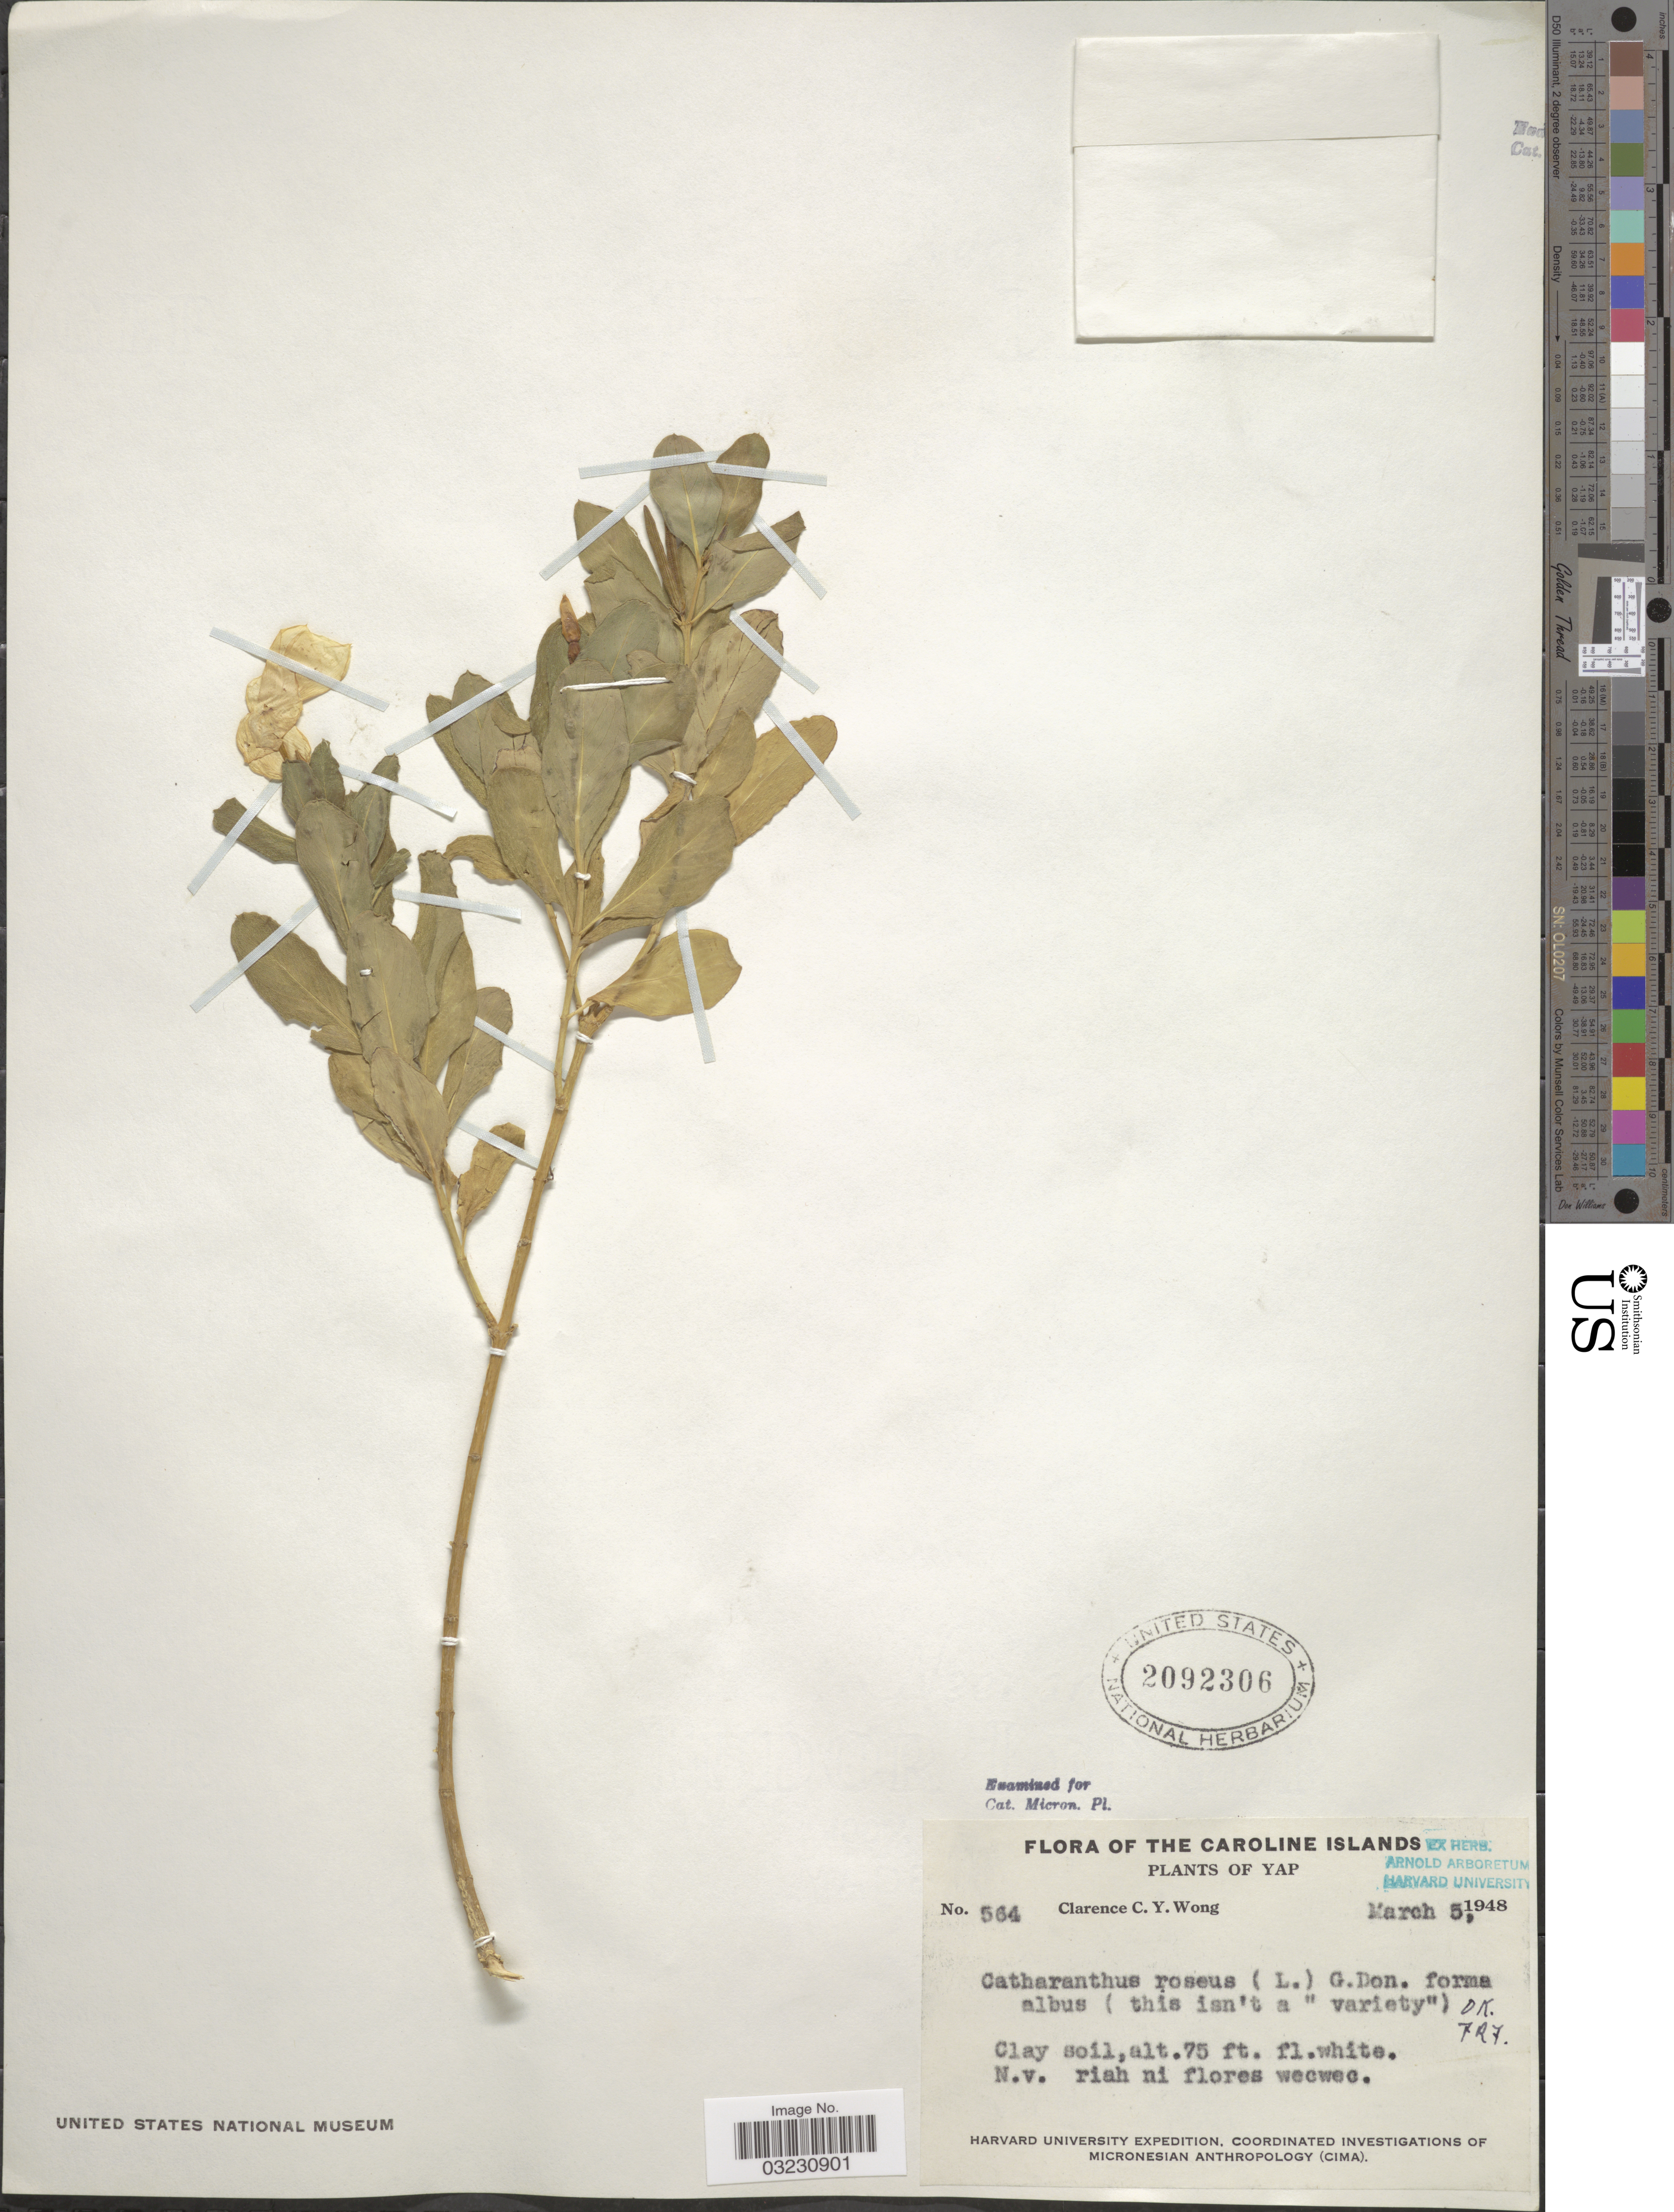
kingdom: Plantae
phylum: Tracheophyta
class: Magnoliopsida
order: Gentianales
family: Apocynaceae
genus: Catharanthus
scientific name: Catharanthus roseus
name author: (L.) G. Don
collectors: C. Wong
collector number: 564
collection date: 1948-03-05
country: Micronesia, Federated States of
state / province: Yap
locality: Caroline Islands.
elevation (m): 23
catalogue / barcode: US 2092306